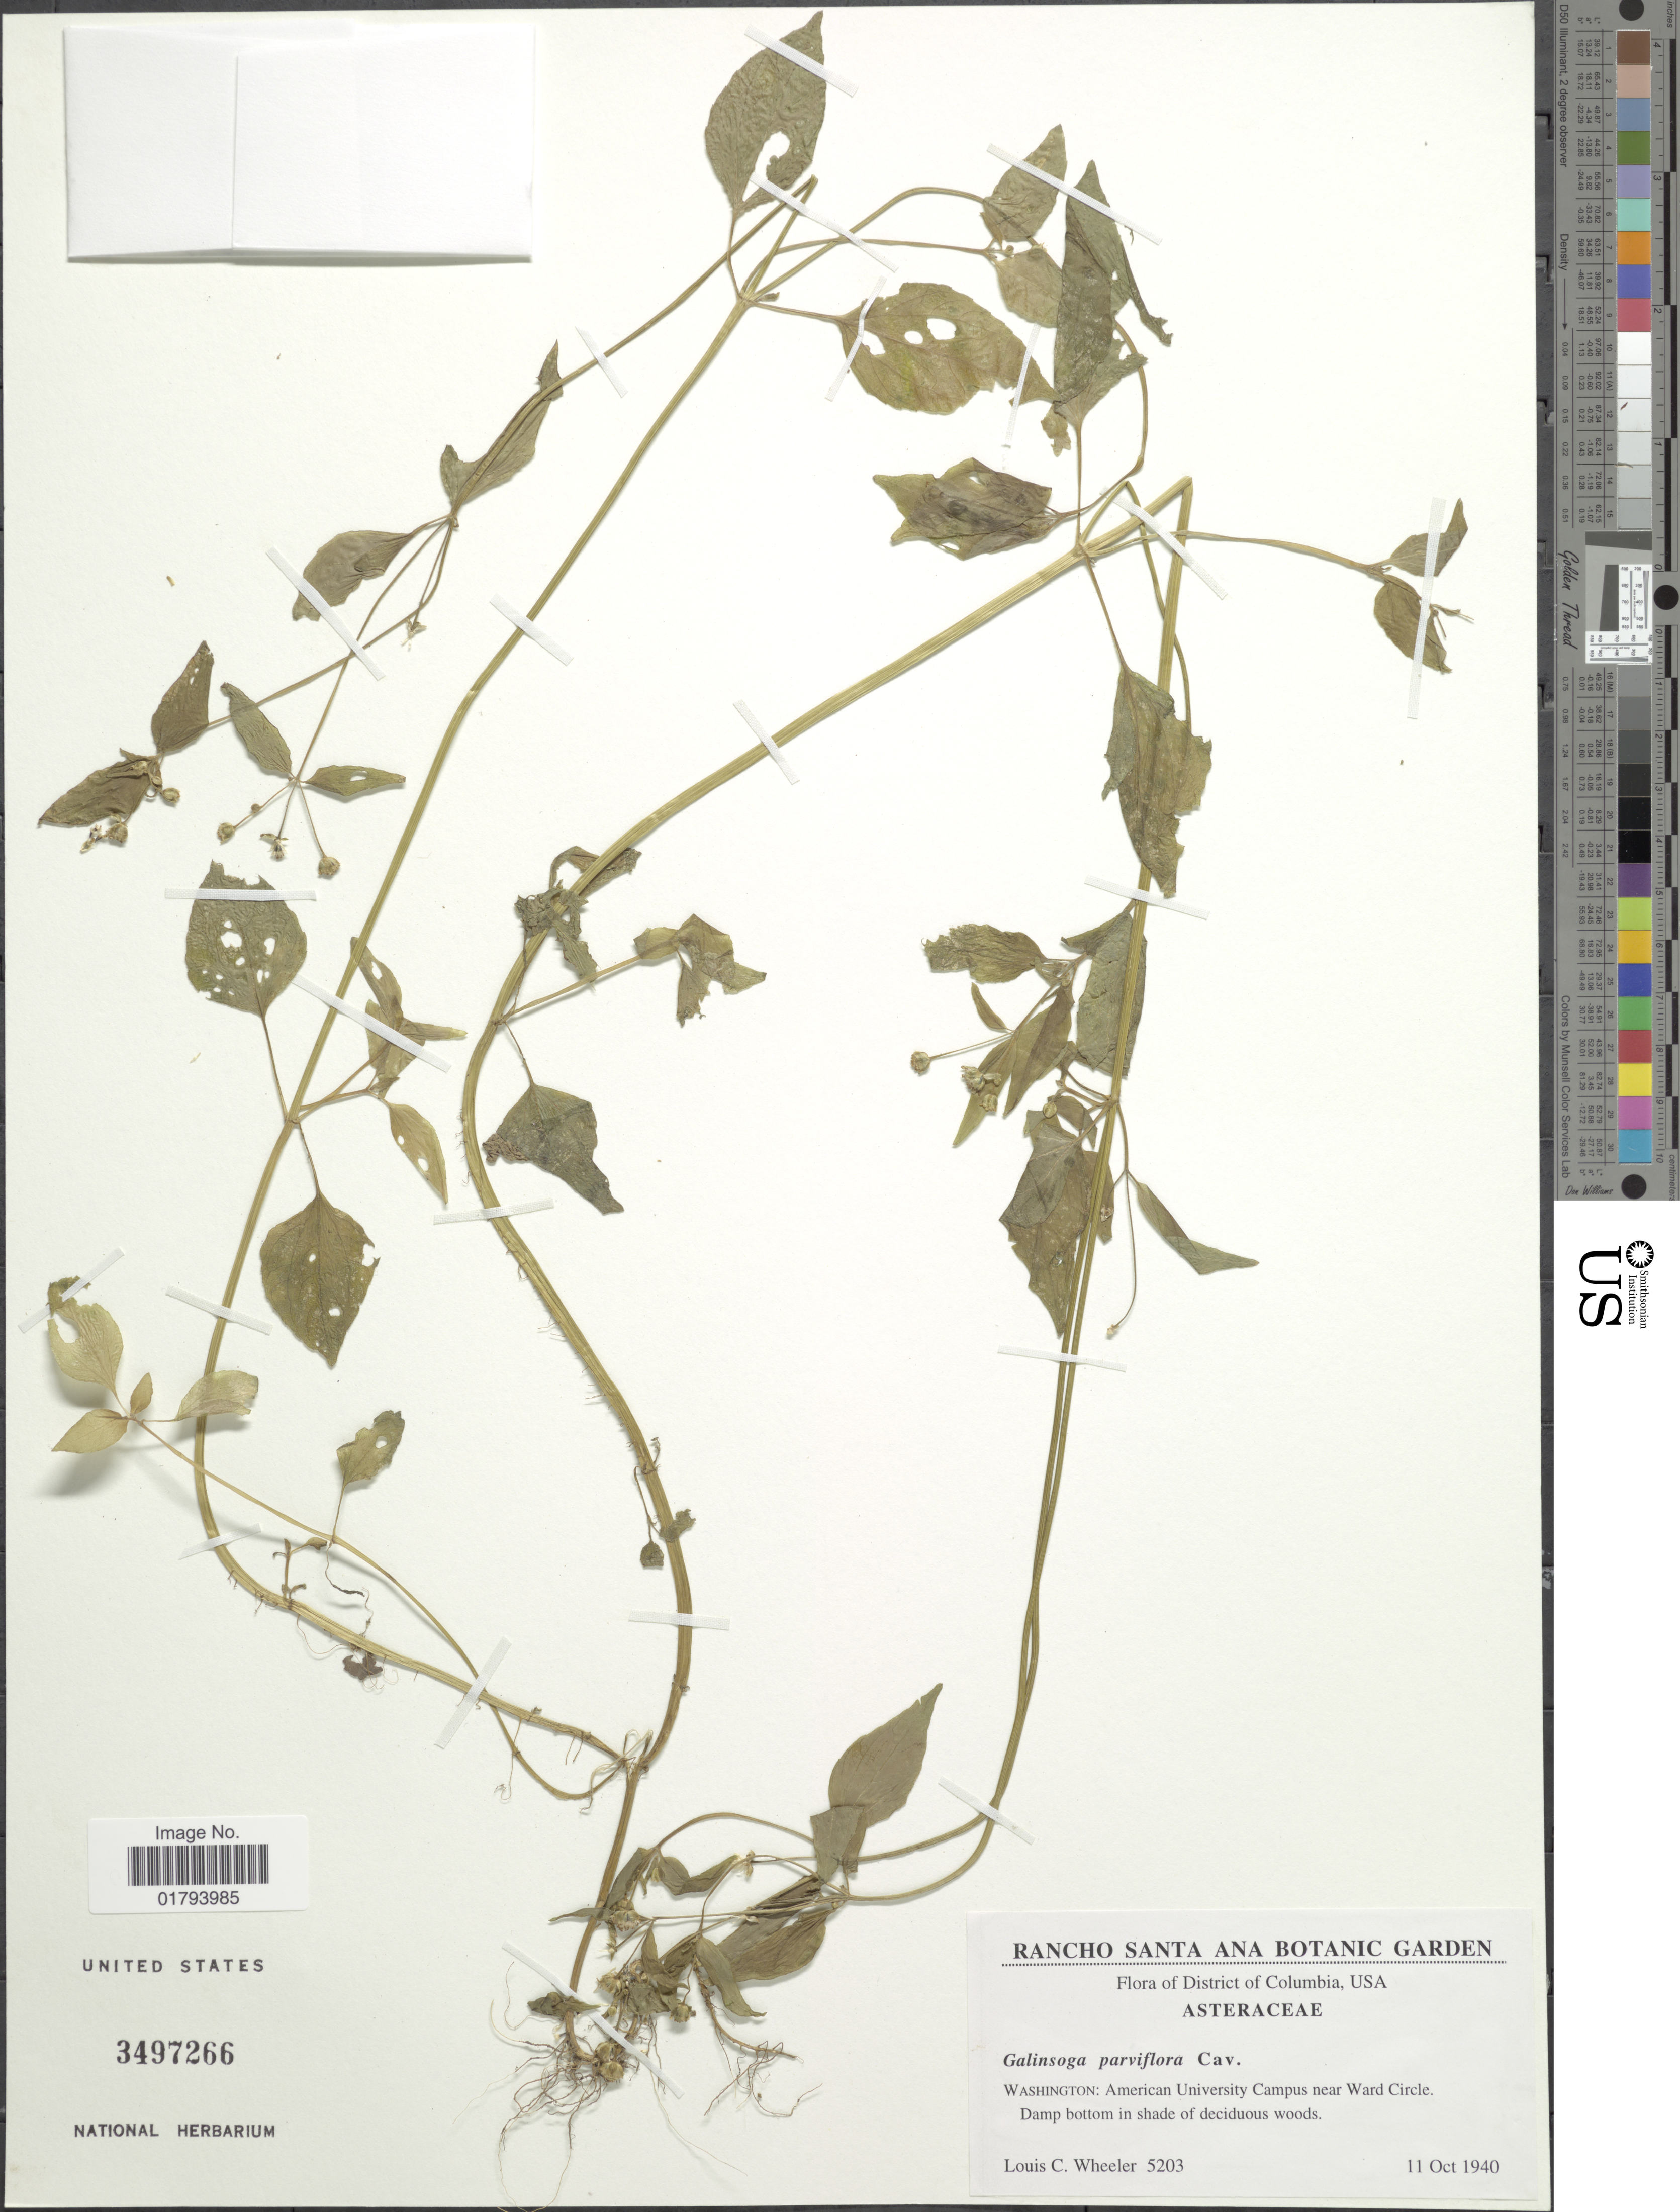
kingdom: Plantae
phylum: Tracheophyta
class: Magnoliopsida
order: Asterales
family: Asteraceae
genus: Galinsoga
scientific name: Galinsoga parviflora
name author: Cav.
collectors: L. C. Wheeler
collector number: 5203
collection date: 1940-10-11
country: United States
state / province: District of Columbia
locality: American University Campus near Ward Circle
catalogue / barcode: US 3497266